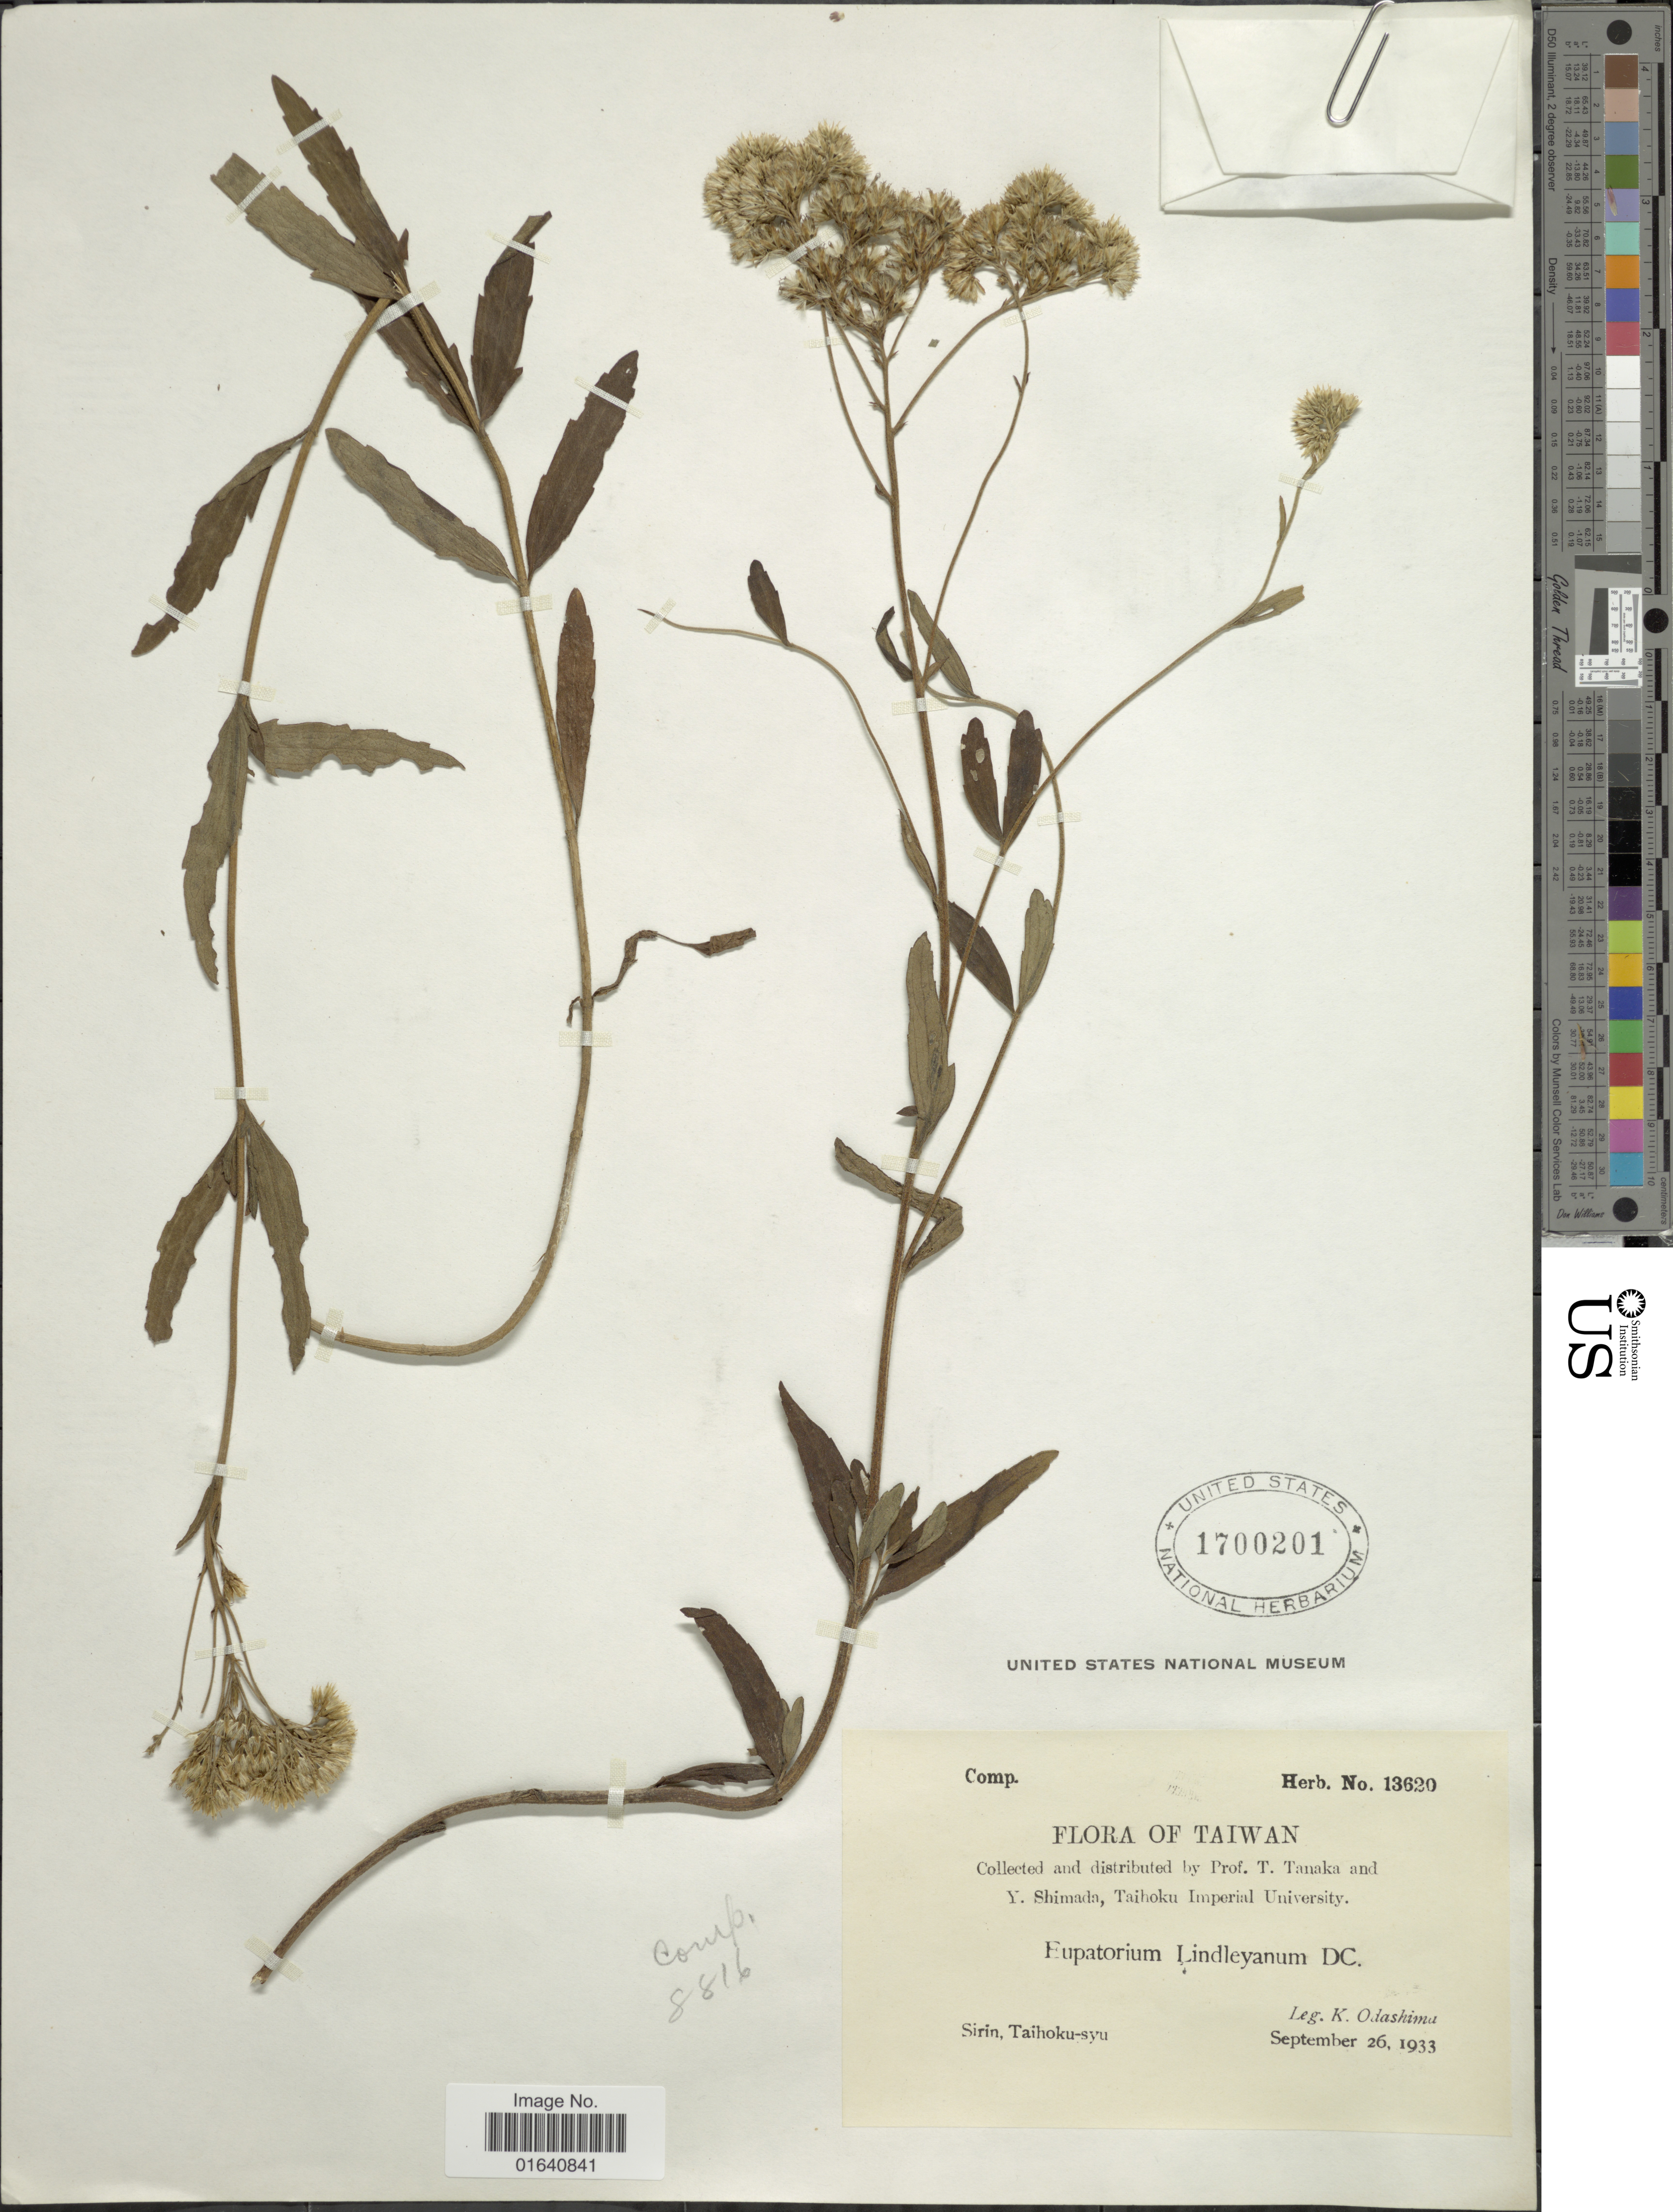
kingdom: Plantae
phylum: Tracheophyta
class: Magnoliopsida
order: Asterales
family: Asteraceae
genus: Eupatorium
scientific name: Eupatorium lindleyanum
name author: DC.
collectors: K. Odashima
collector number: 13620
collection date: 1933-09-26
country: Taiwan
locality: Sirin, Taihoku-syu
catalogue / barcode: US 1700201